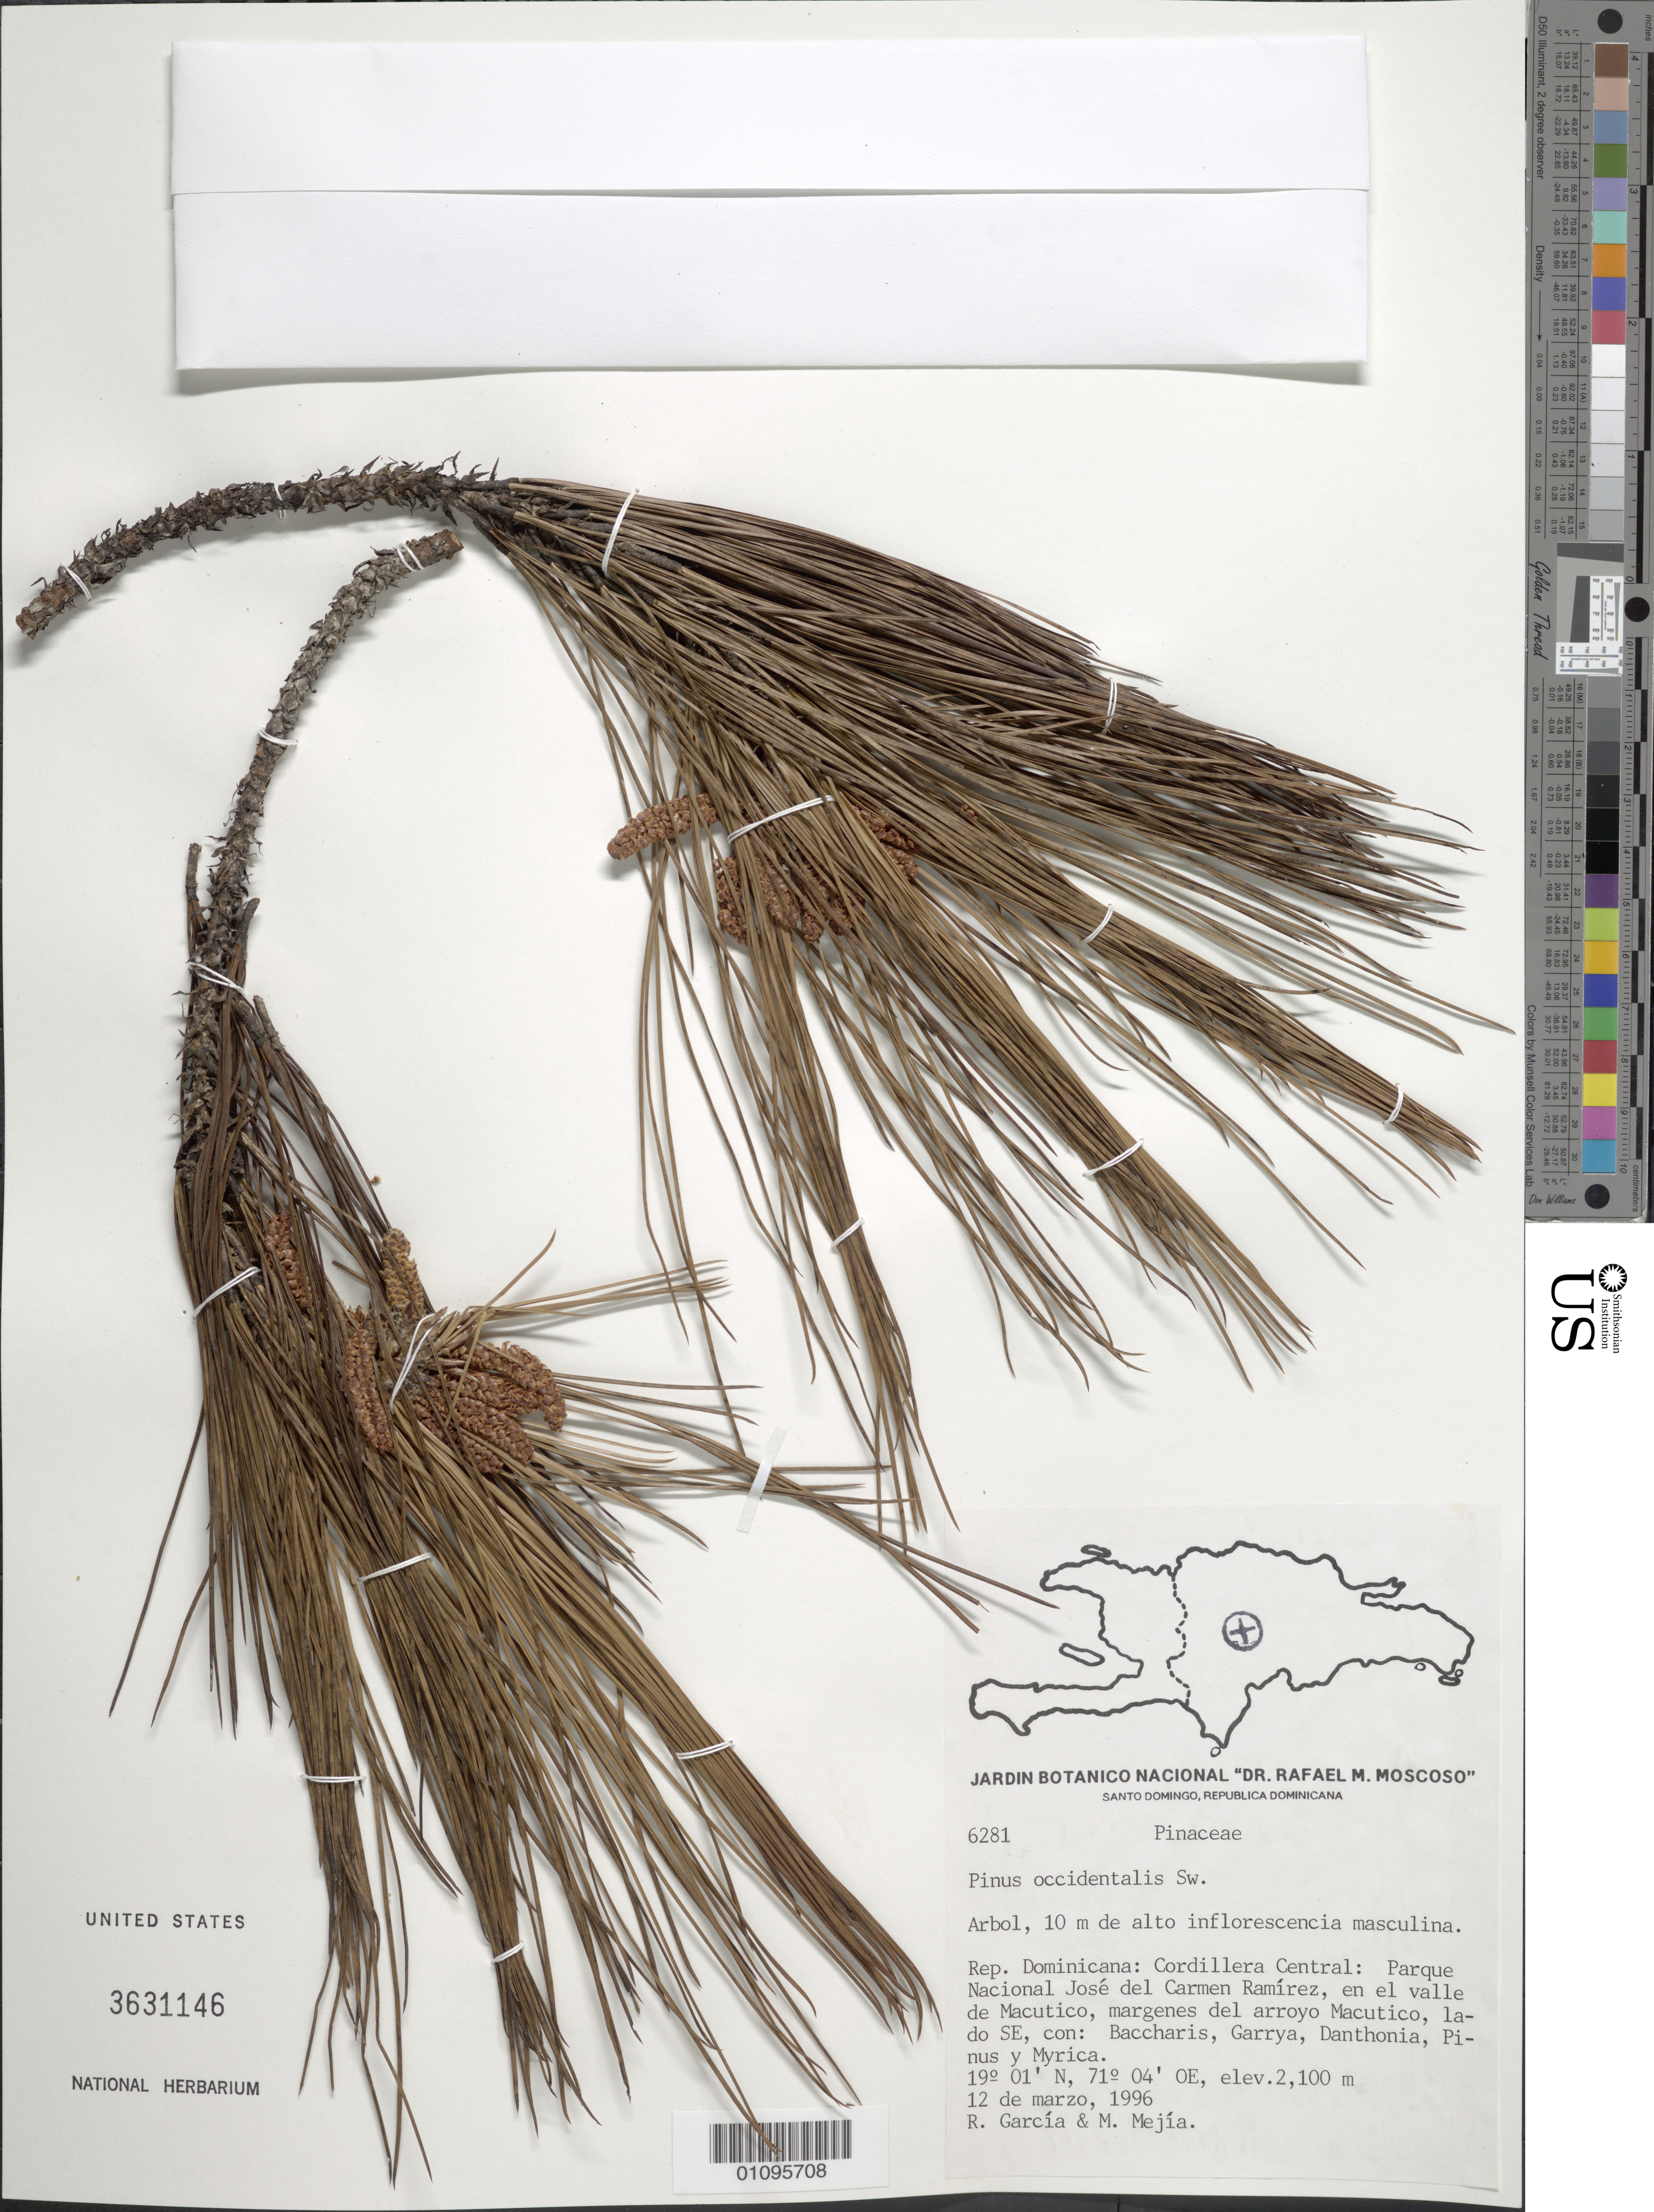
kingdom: Plantae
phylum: Tracheophyta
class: Pinopsida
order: Pinales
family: Pinaceae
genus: Pinus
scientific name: Pinus occidentalis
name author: Sw.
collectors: R. G. García & M. Mejia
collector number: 6281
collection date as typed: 12 Mar 1996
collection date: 1996-03-12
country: Dominican Republic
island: Hispaniola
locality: Cordillera Central, Paarque Nacional José del Carmen Ramírez, en el valle de Macutico, margenes del arroyo Macutico, lado SE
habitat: Lado SE, con: Baccharis, Garrya, Danthonia, Pinus y Myrcia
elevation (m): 2100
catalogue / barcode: US 3631146